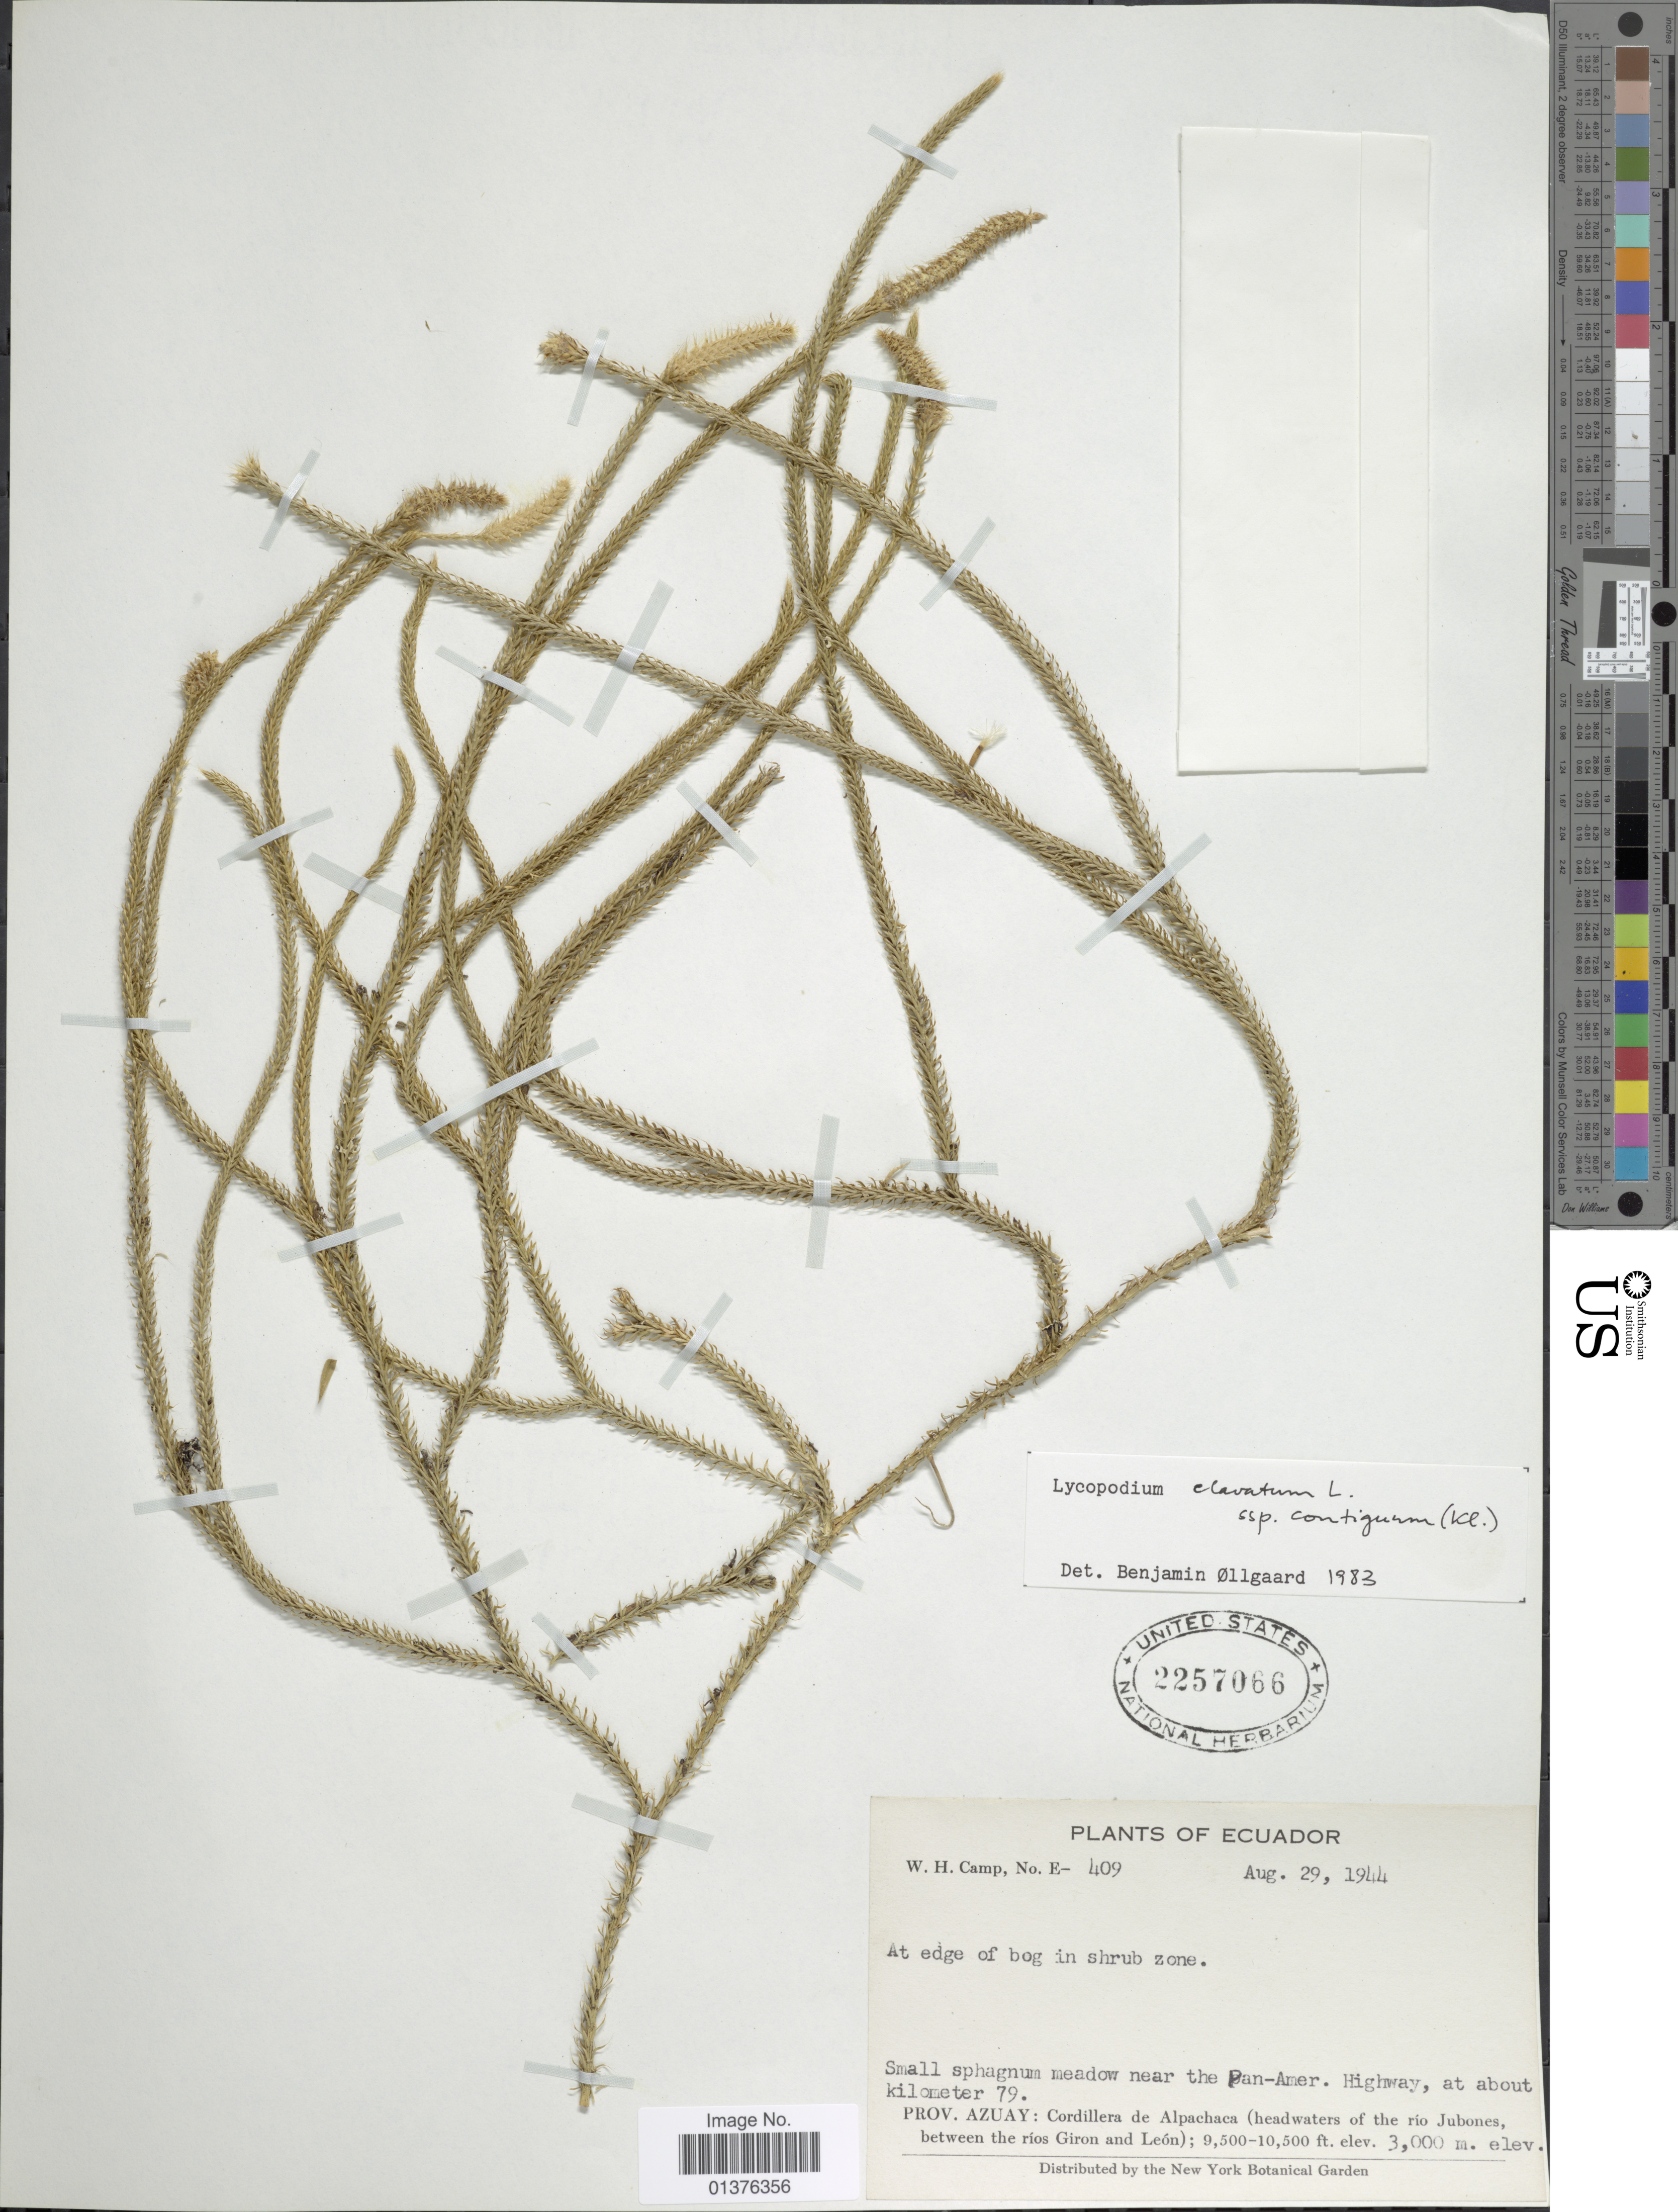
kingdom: Plantae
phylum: Tracheophyta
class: Lycopodiopsida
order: Lycopodiales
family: Lycopodiaceae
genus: Lycopodium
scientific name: Lycopodium clavatum subsp. contiguum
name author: (Klotzsch) B. Øllg.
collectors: W. H. Camp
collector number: E-409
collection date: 1944-08-29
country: Ecuador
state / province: Azuay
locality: Small sphagnum meadow near the Pan-Amer, highway, at about kilometer 79, Cordillera de Apachaca(headwaters of the rio Jubones, between the rios Giron and León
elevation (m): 3000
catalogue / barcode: US 2257066